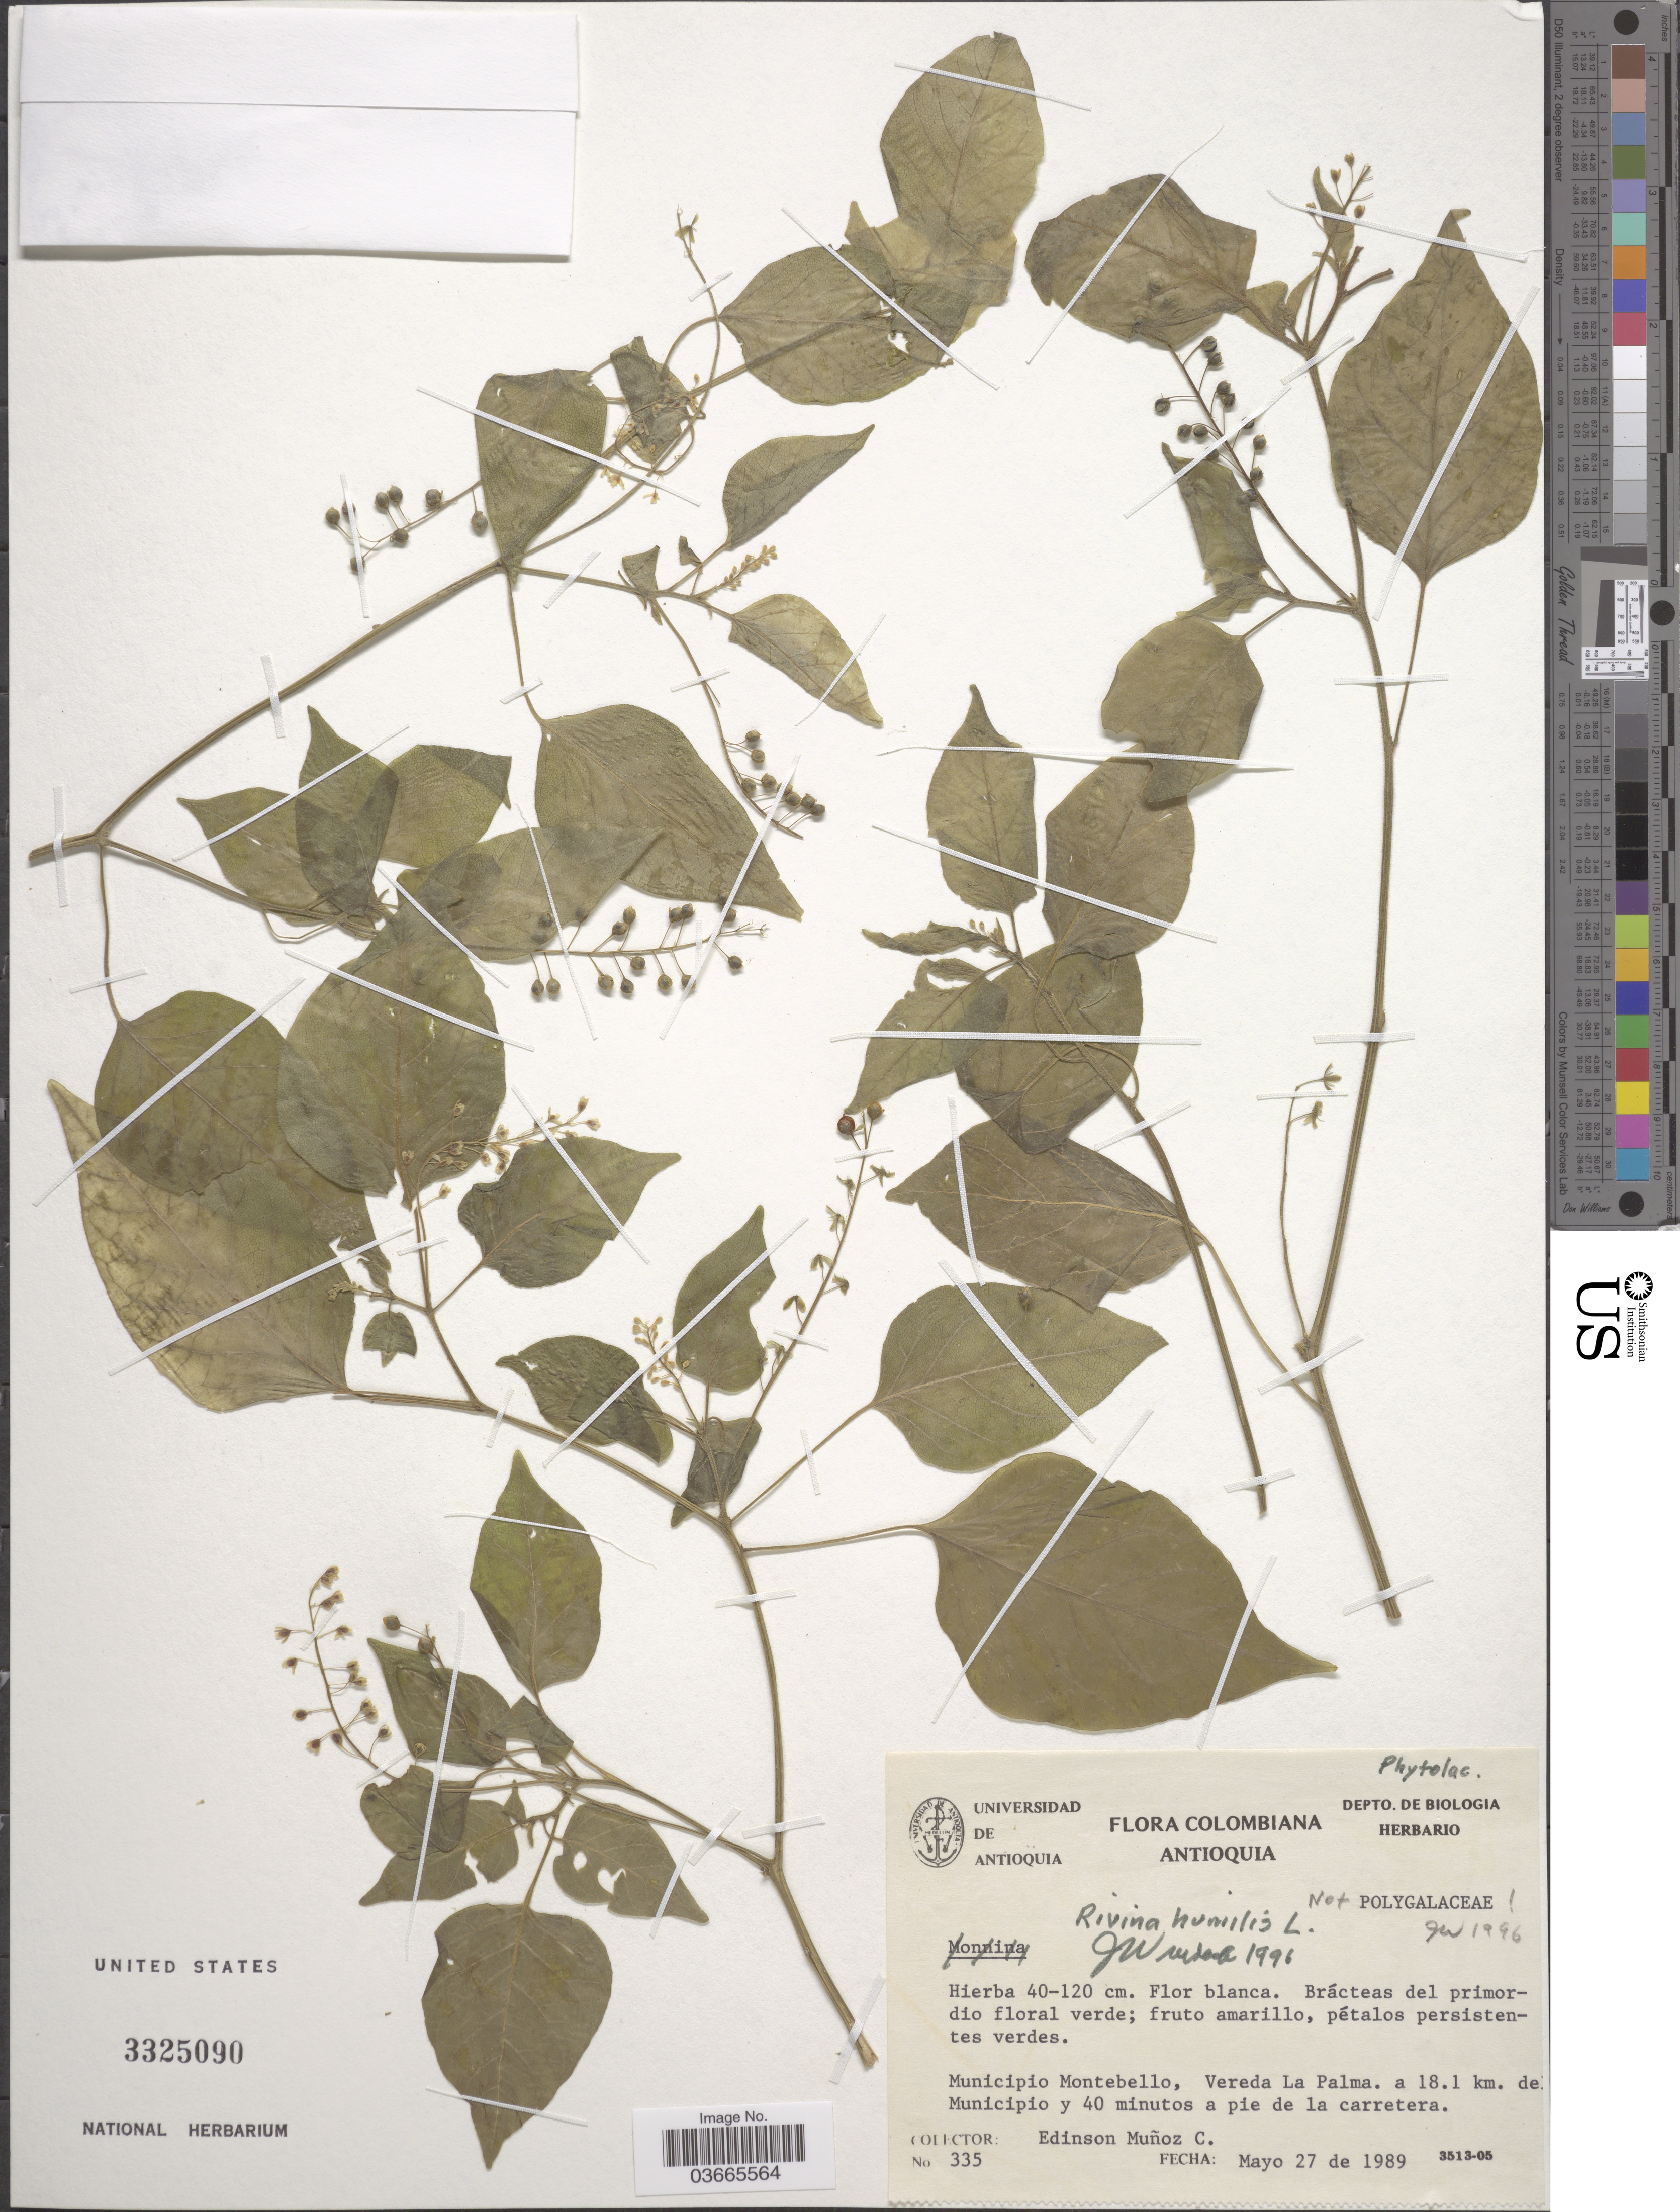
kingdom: Plantae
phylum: Tracheophyta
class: Magnoliopsida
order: Caryophyllales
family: Phytolaccaceae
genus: Rivina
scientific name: Rivina humilis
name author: L.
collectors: E. Muñoz C.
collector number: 335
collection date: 1989-05-27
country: Colombia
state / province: Antioquia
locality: Municipi Montebello, Vereda La Palma. a 18.1 km. de Municipio y 40 minutos a pie de la carretera.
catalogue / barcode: US 3325090